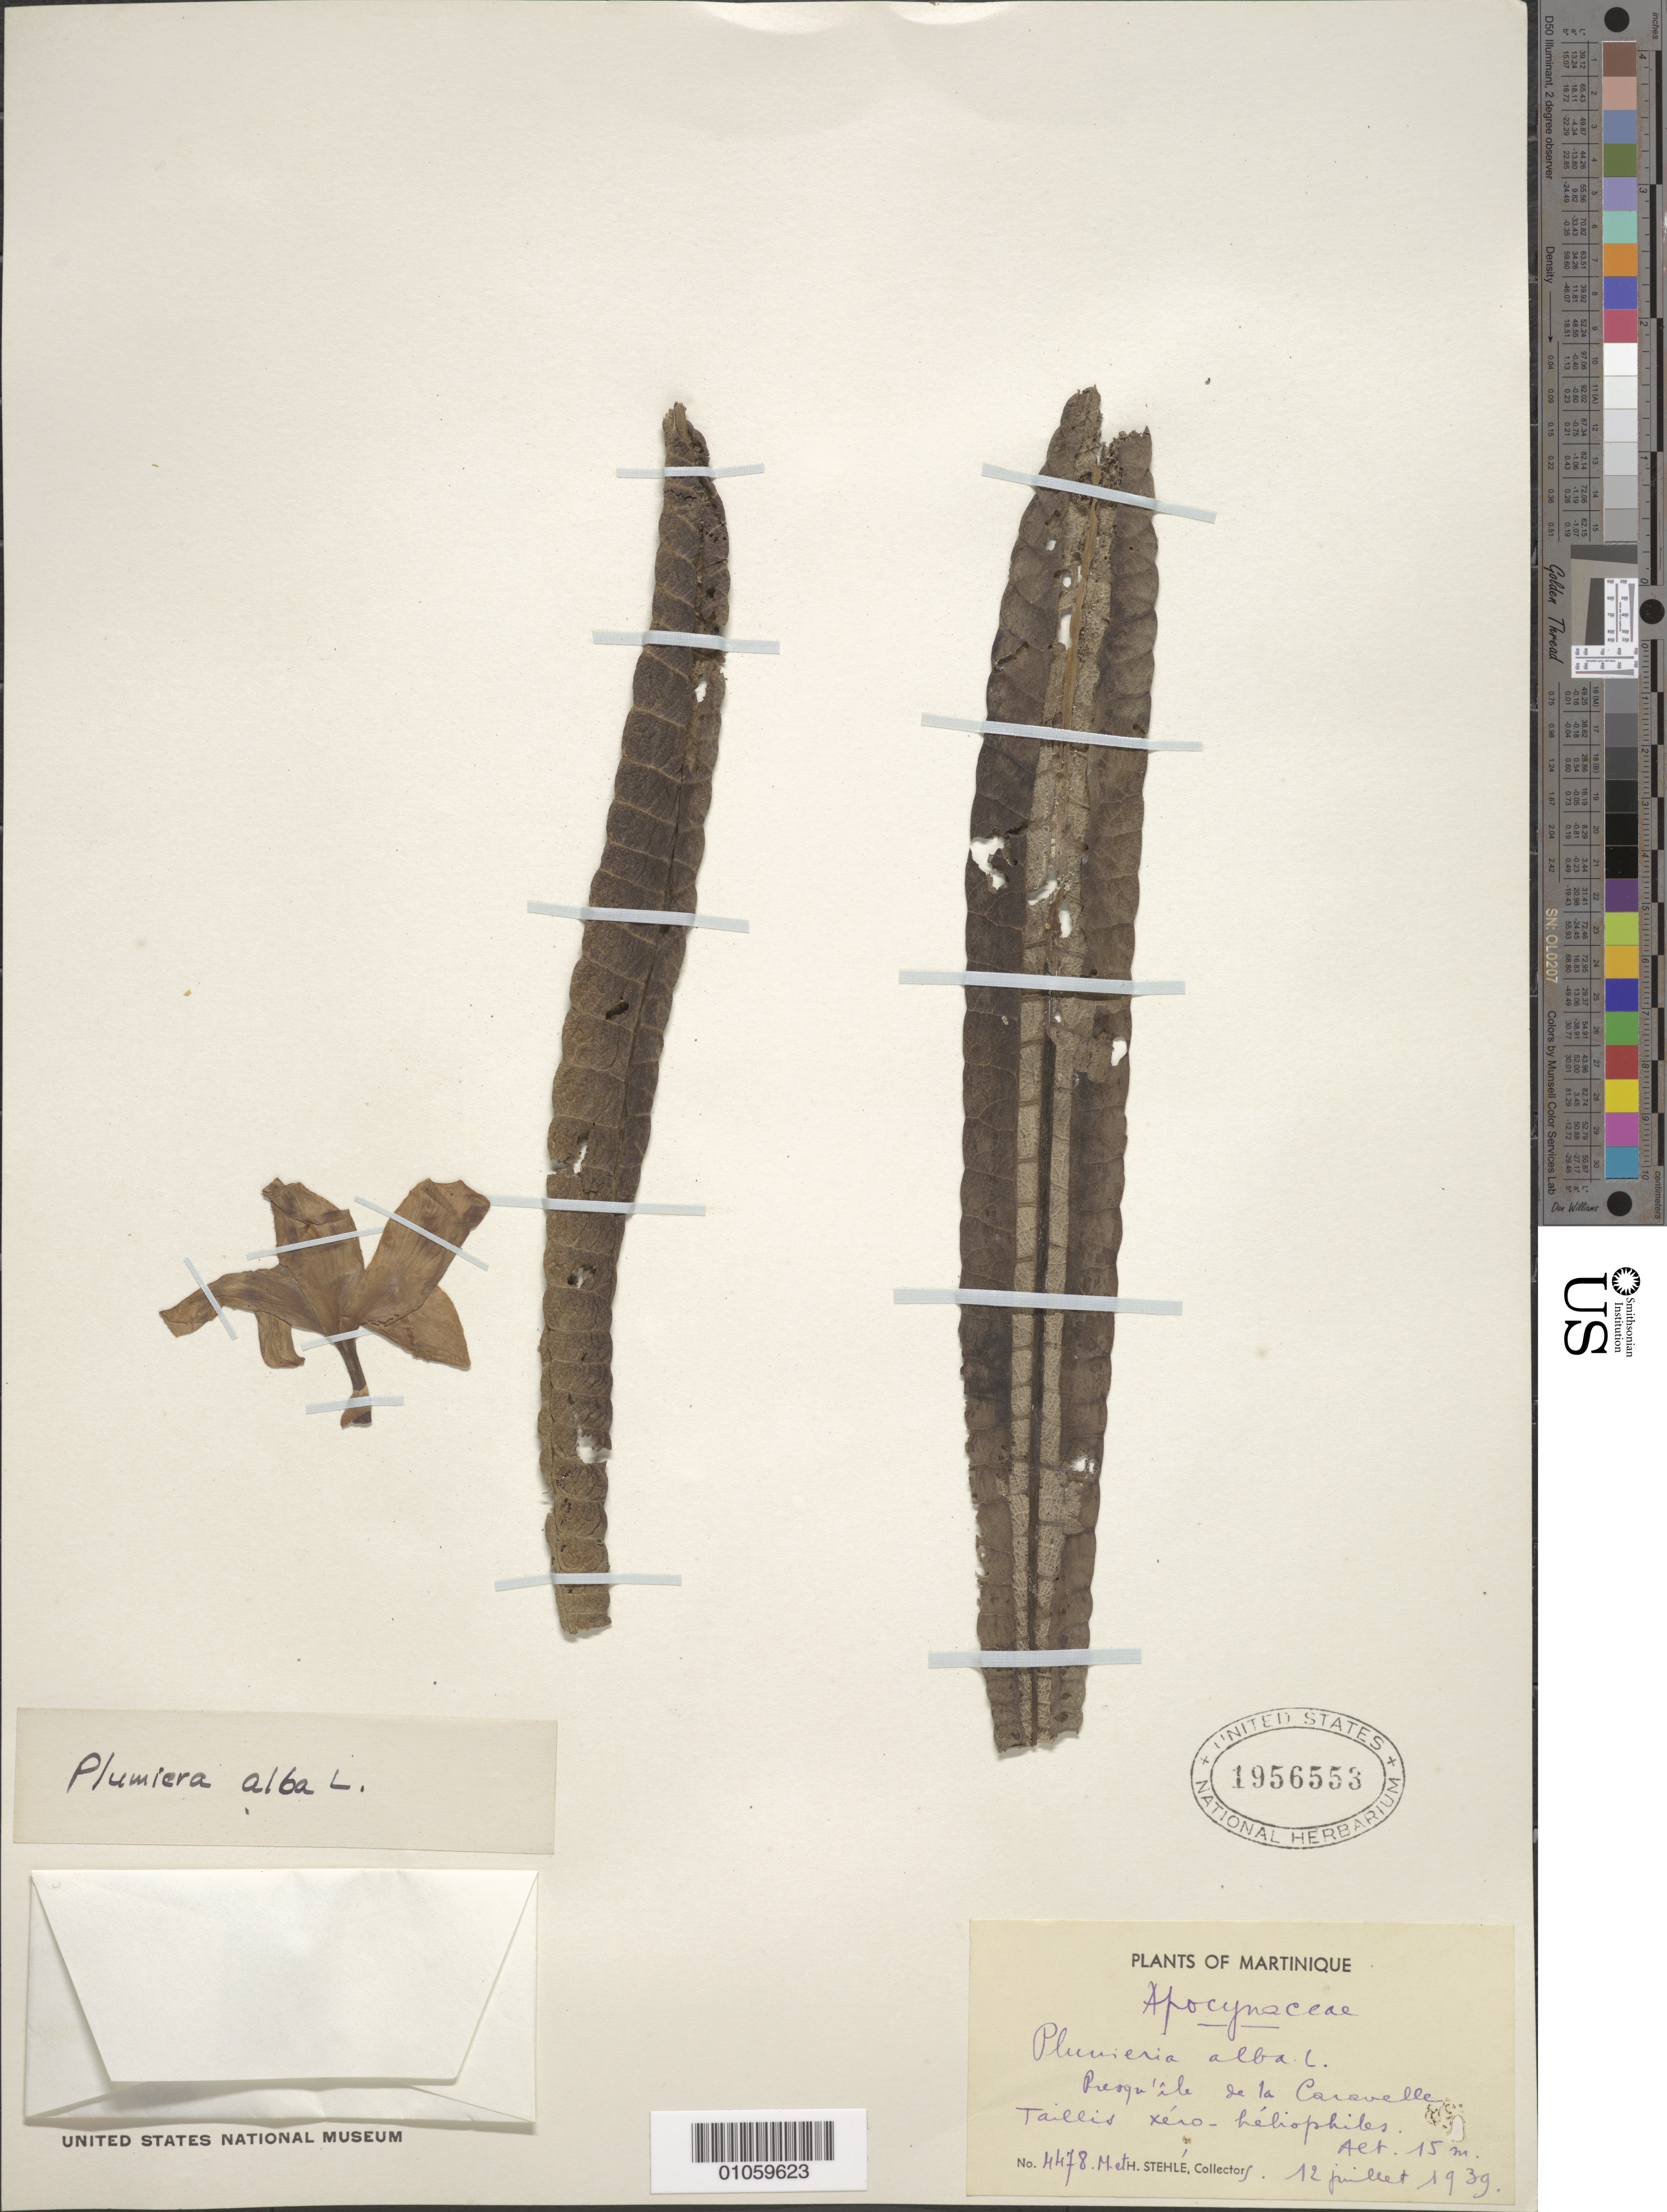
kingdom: Plantae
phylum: Tracheophyta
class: Magnoliopsida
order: Gentianales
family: Apocynaceae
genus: Plumeria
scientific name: Plumeria alba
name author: L.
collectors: H. Stehlé & M. Stehlé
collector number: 4478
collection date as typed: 12 Jul 1939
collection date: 1939-07-12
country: Martinique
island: Martinique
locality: Presq'ile de la Caravelle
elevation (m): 15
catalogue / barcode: US 1956553